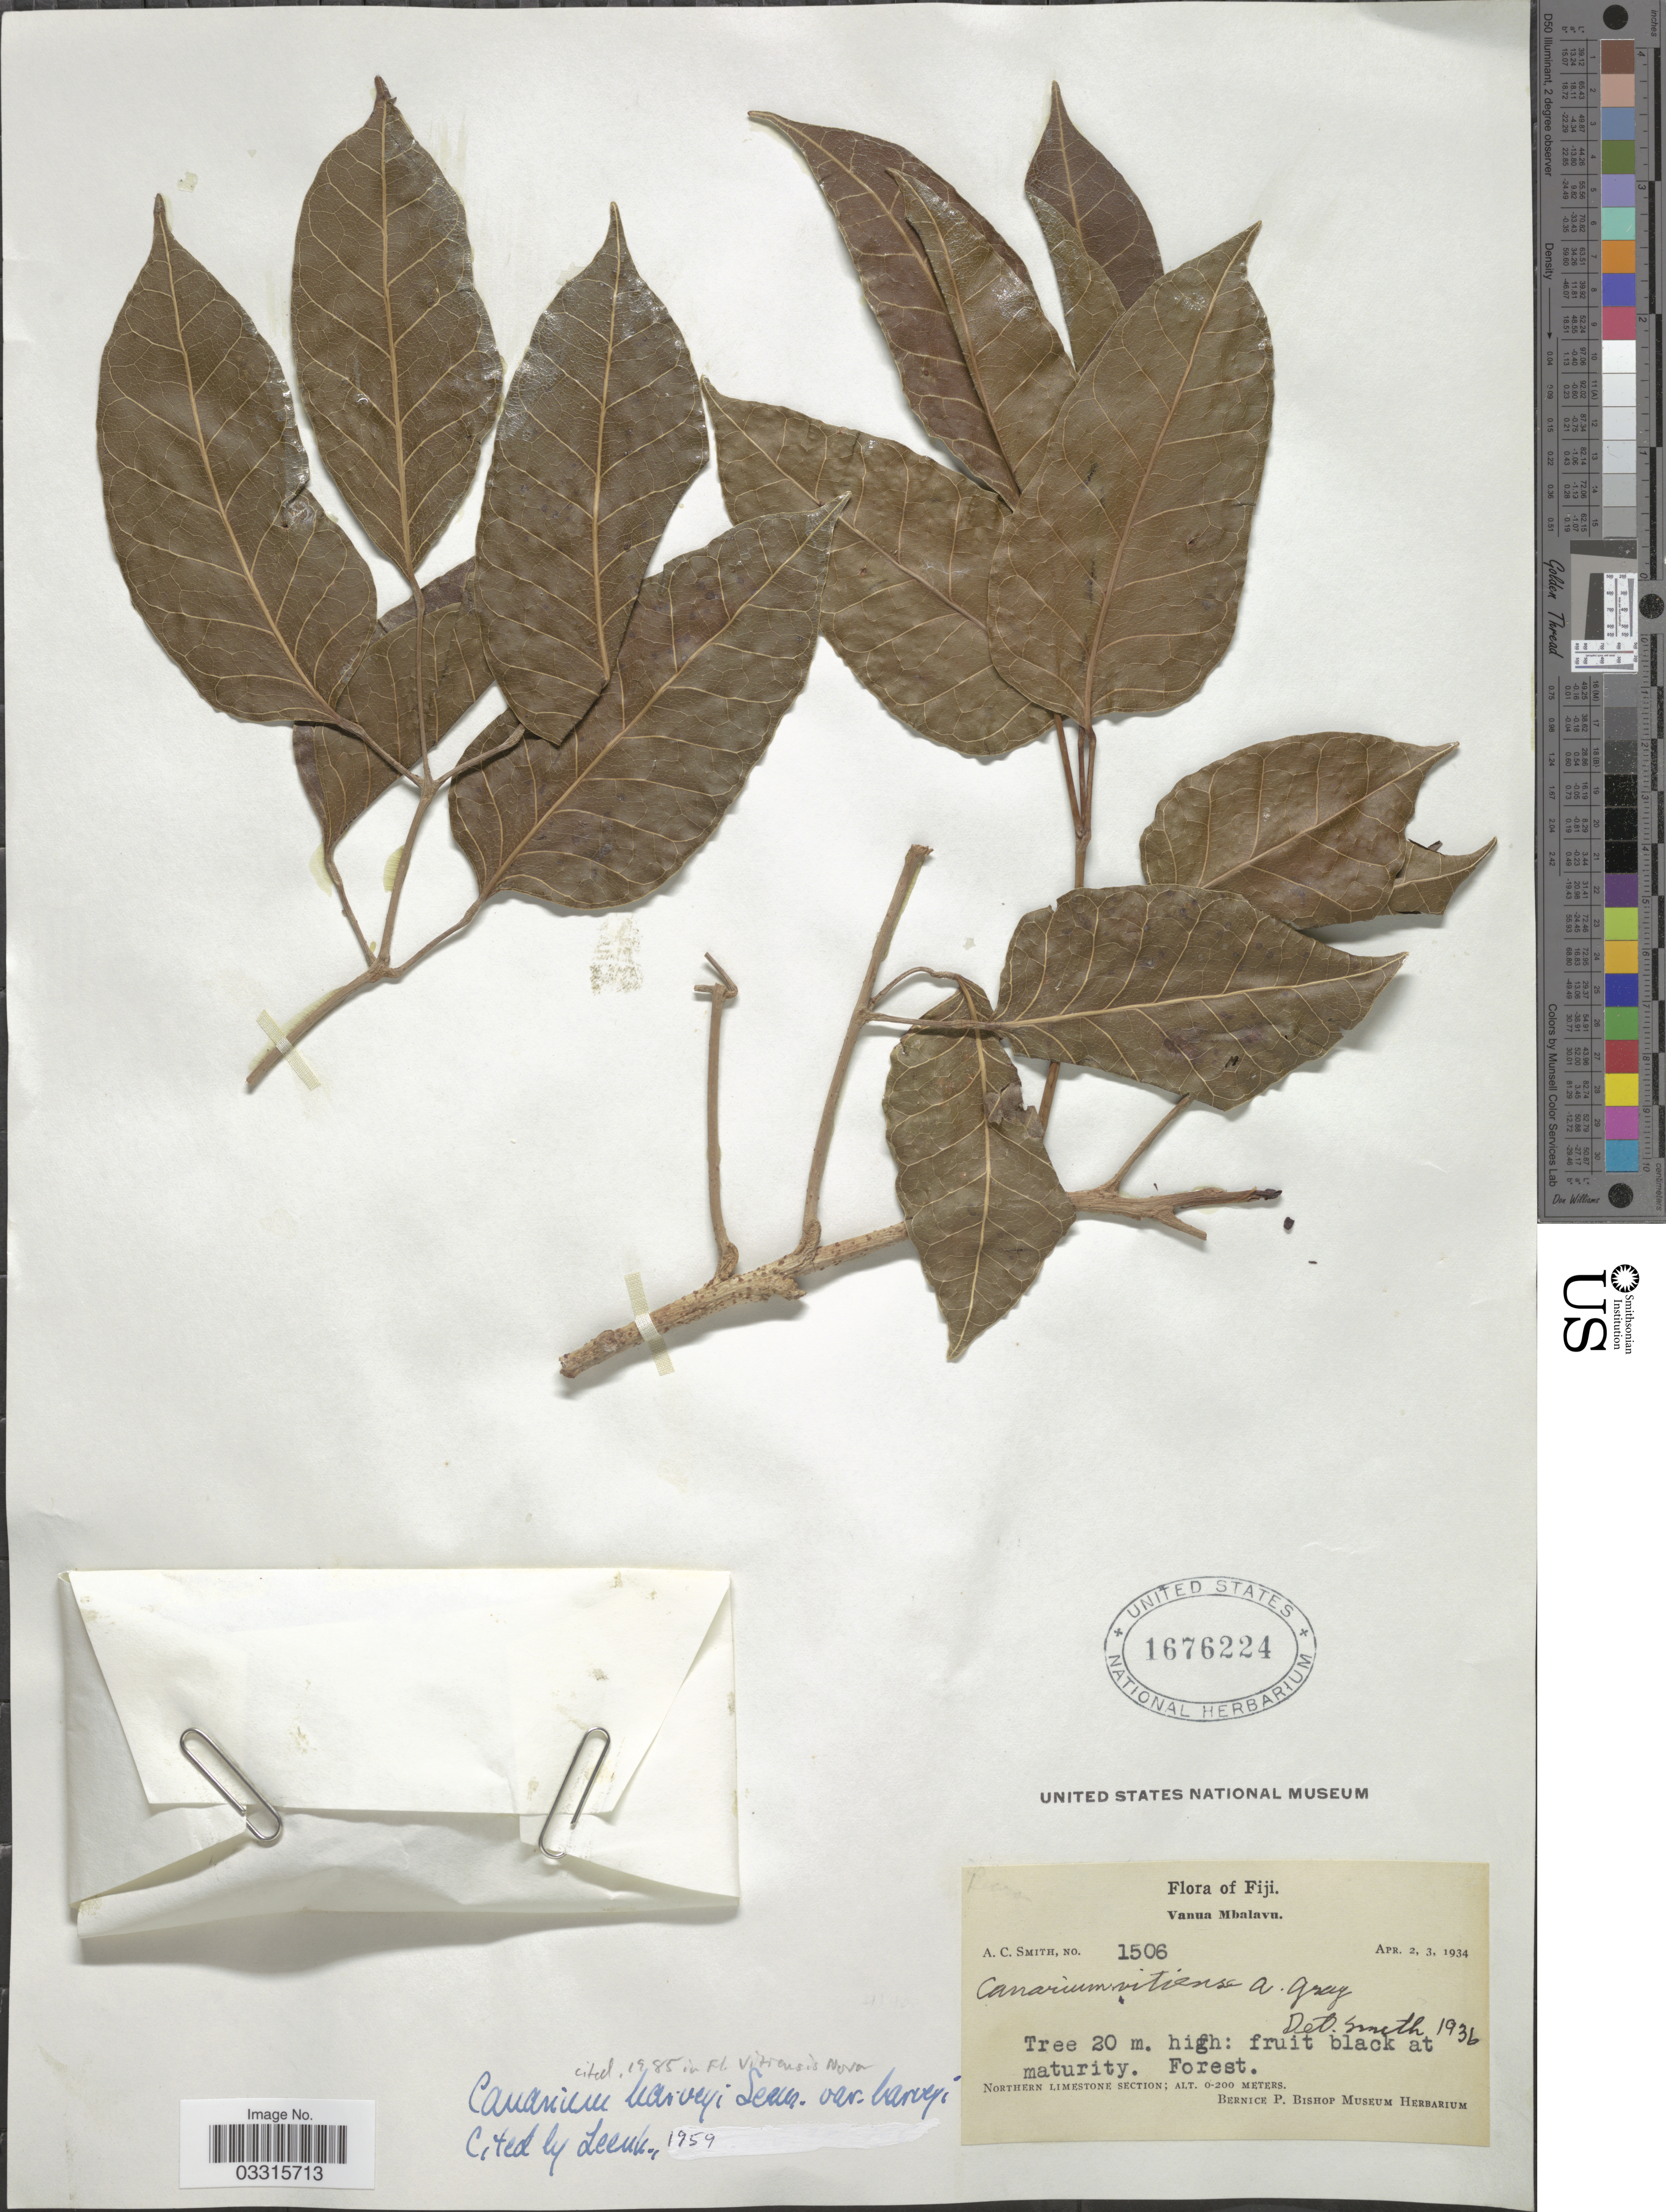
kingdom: Plantae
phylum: Tracheophyta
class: Magnoliopsida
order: Sapindales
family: Burseraceae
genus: Canarium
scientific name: Canarium harveyi var. harveyi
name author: Seem.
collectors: A. C. Smith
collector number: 1506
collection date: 1934-04-02/1934-04-03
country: Fiji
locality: Vanua Mbalavu. Northern Limestone Section.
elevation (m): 0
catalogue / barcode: US 1676224